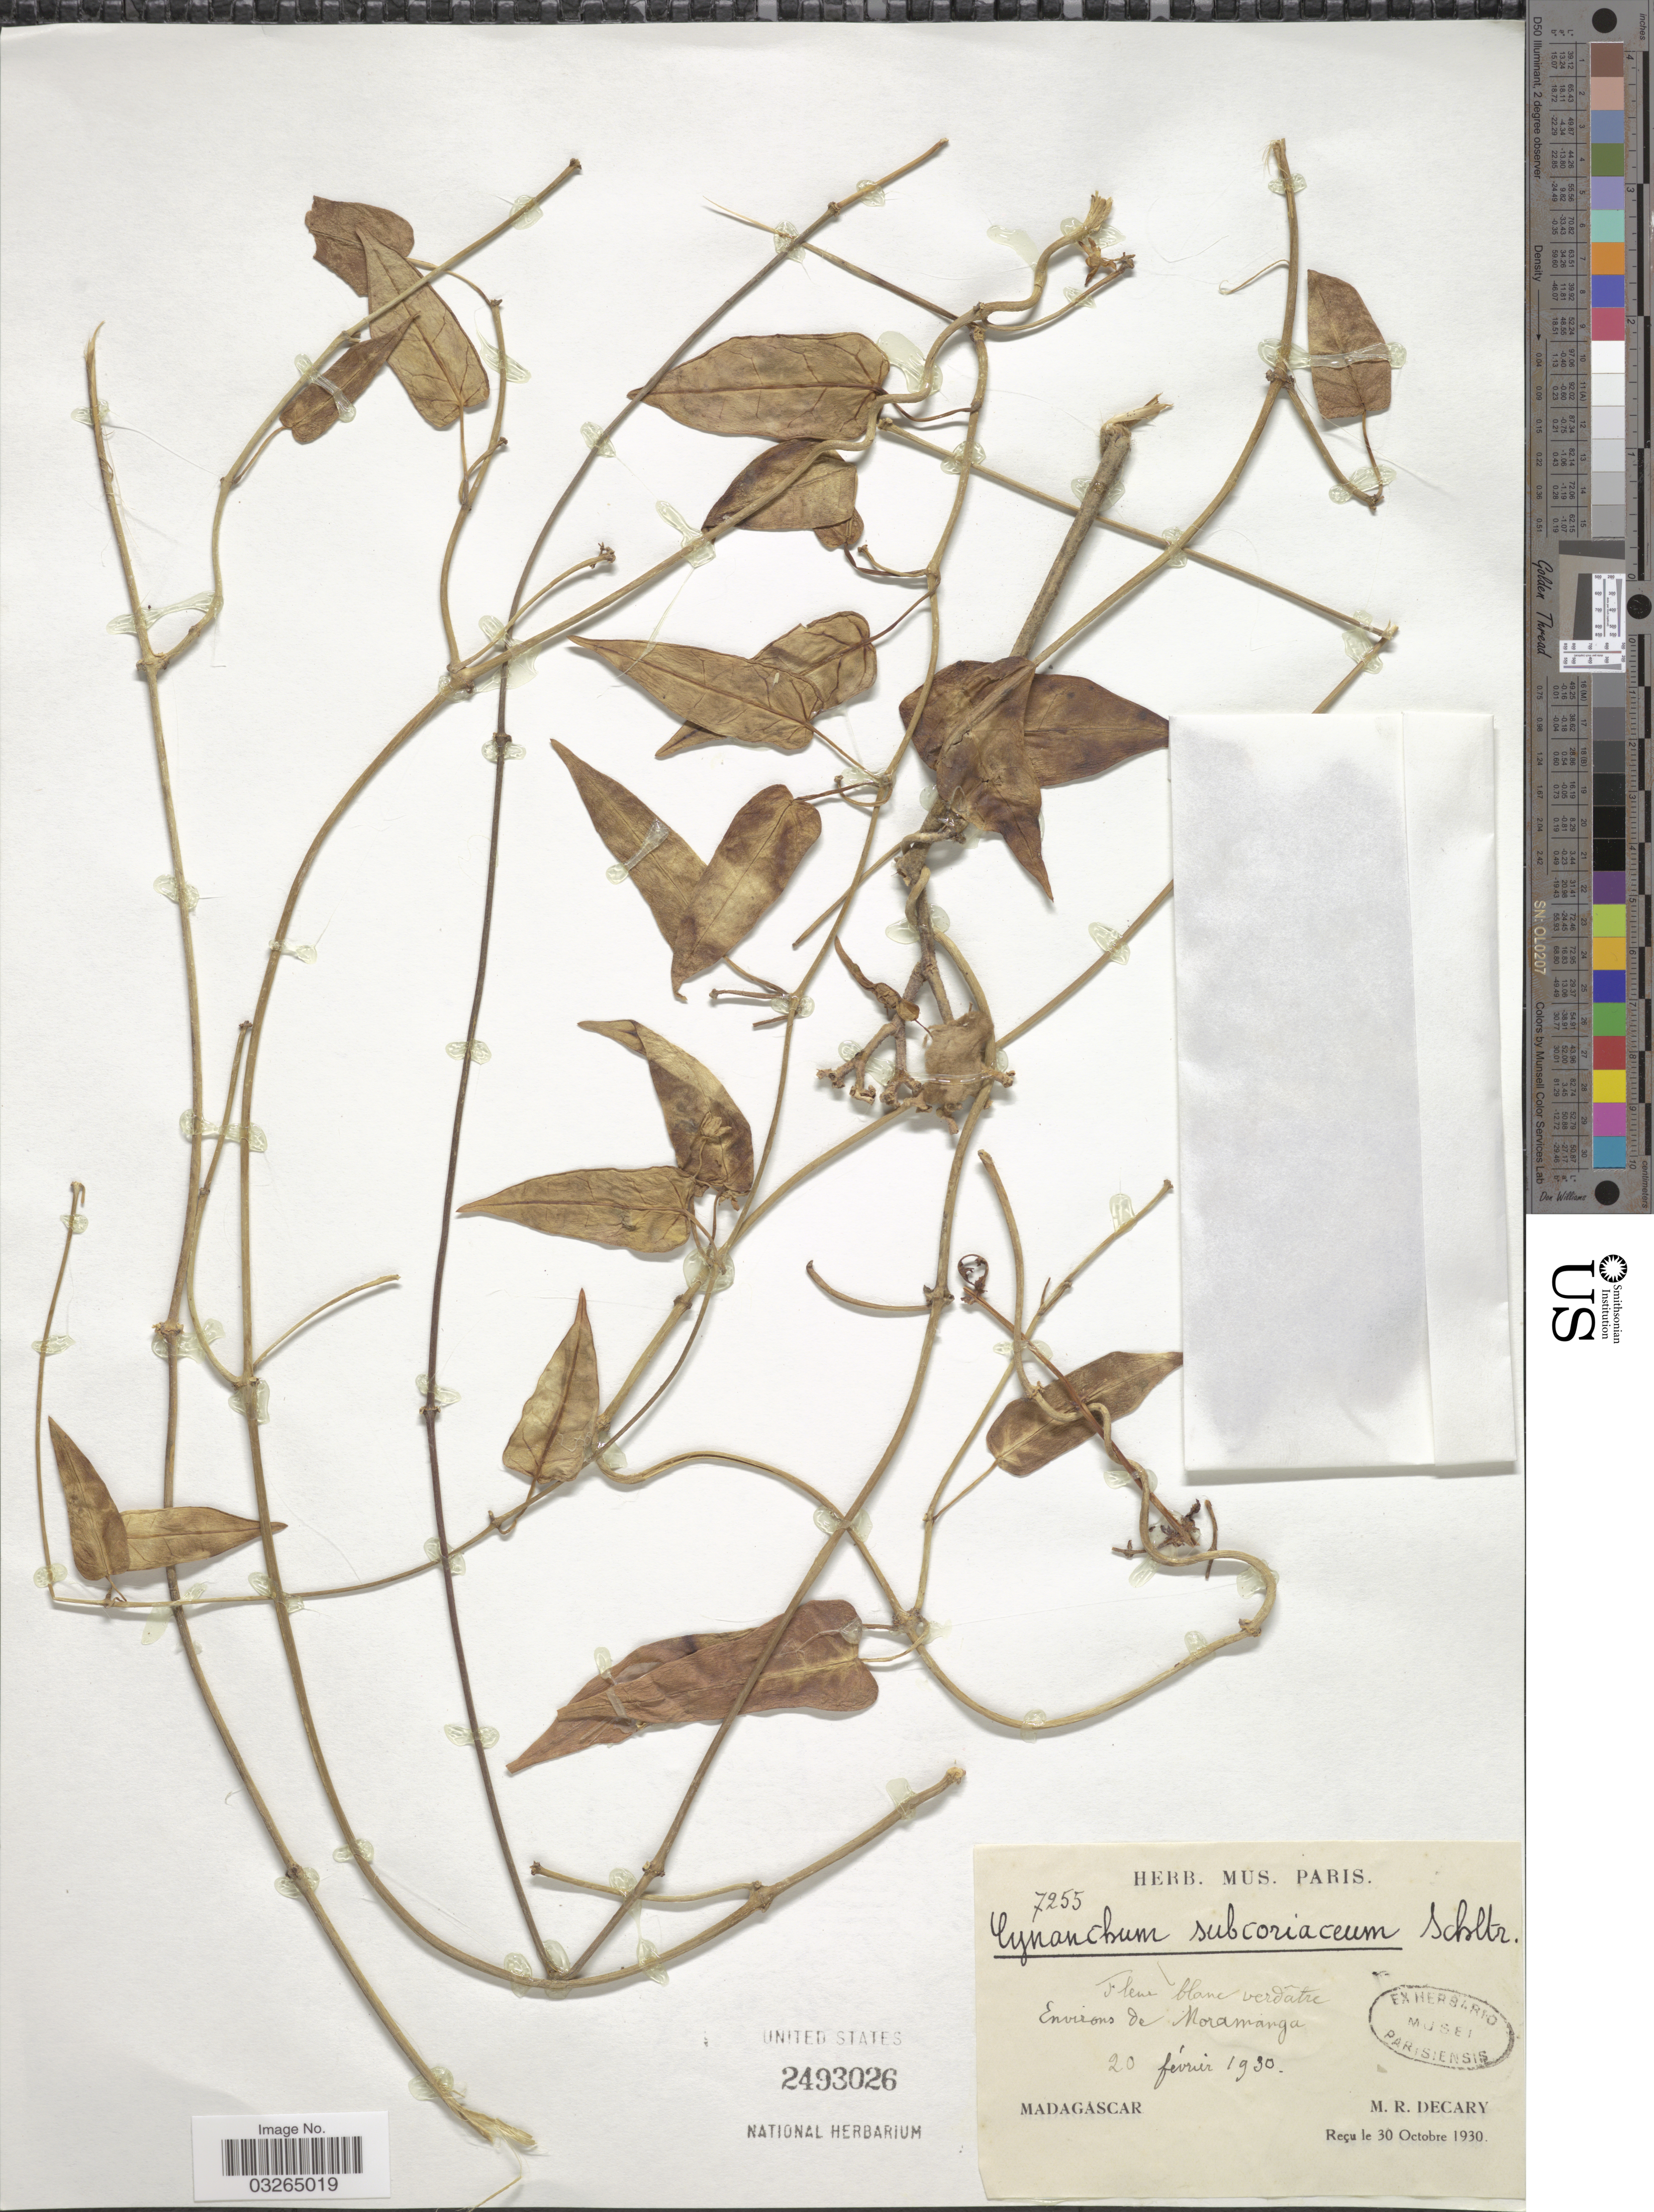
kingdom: Plantae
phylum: Tracheophyta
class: Magnoliopsida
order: Gentianales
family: Apocynaceae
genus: Cynanchum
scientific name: Cynanchum subcoriaceum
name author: Schltr.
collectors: R. Decary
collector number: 7255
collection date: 1930-02-20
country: Madagascar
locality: Environs de Moramanga.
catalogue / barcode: US 2493026